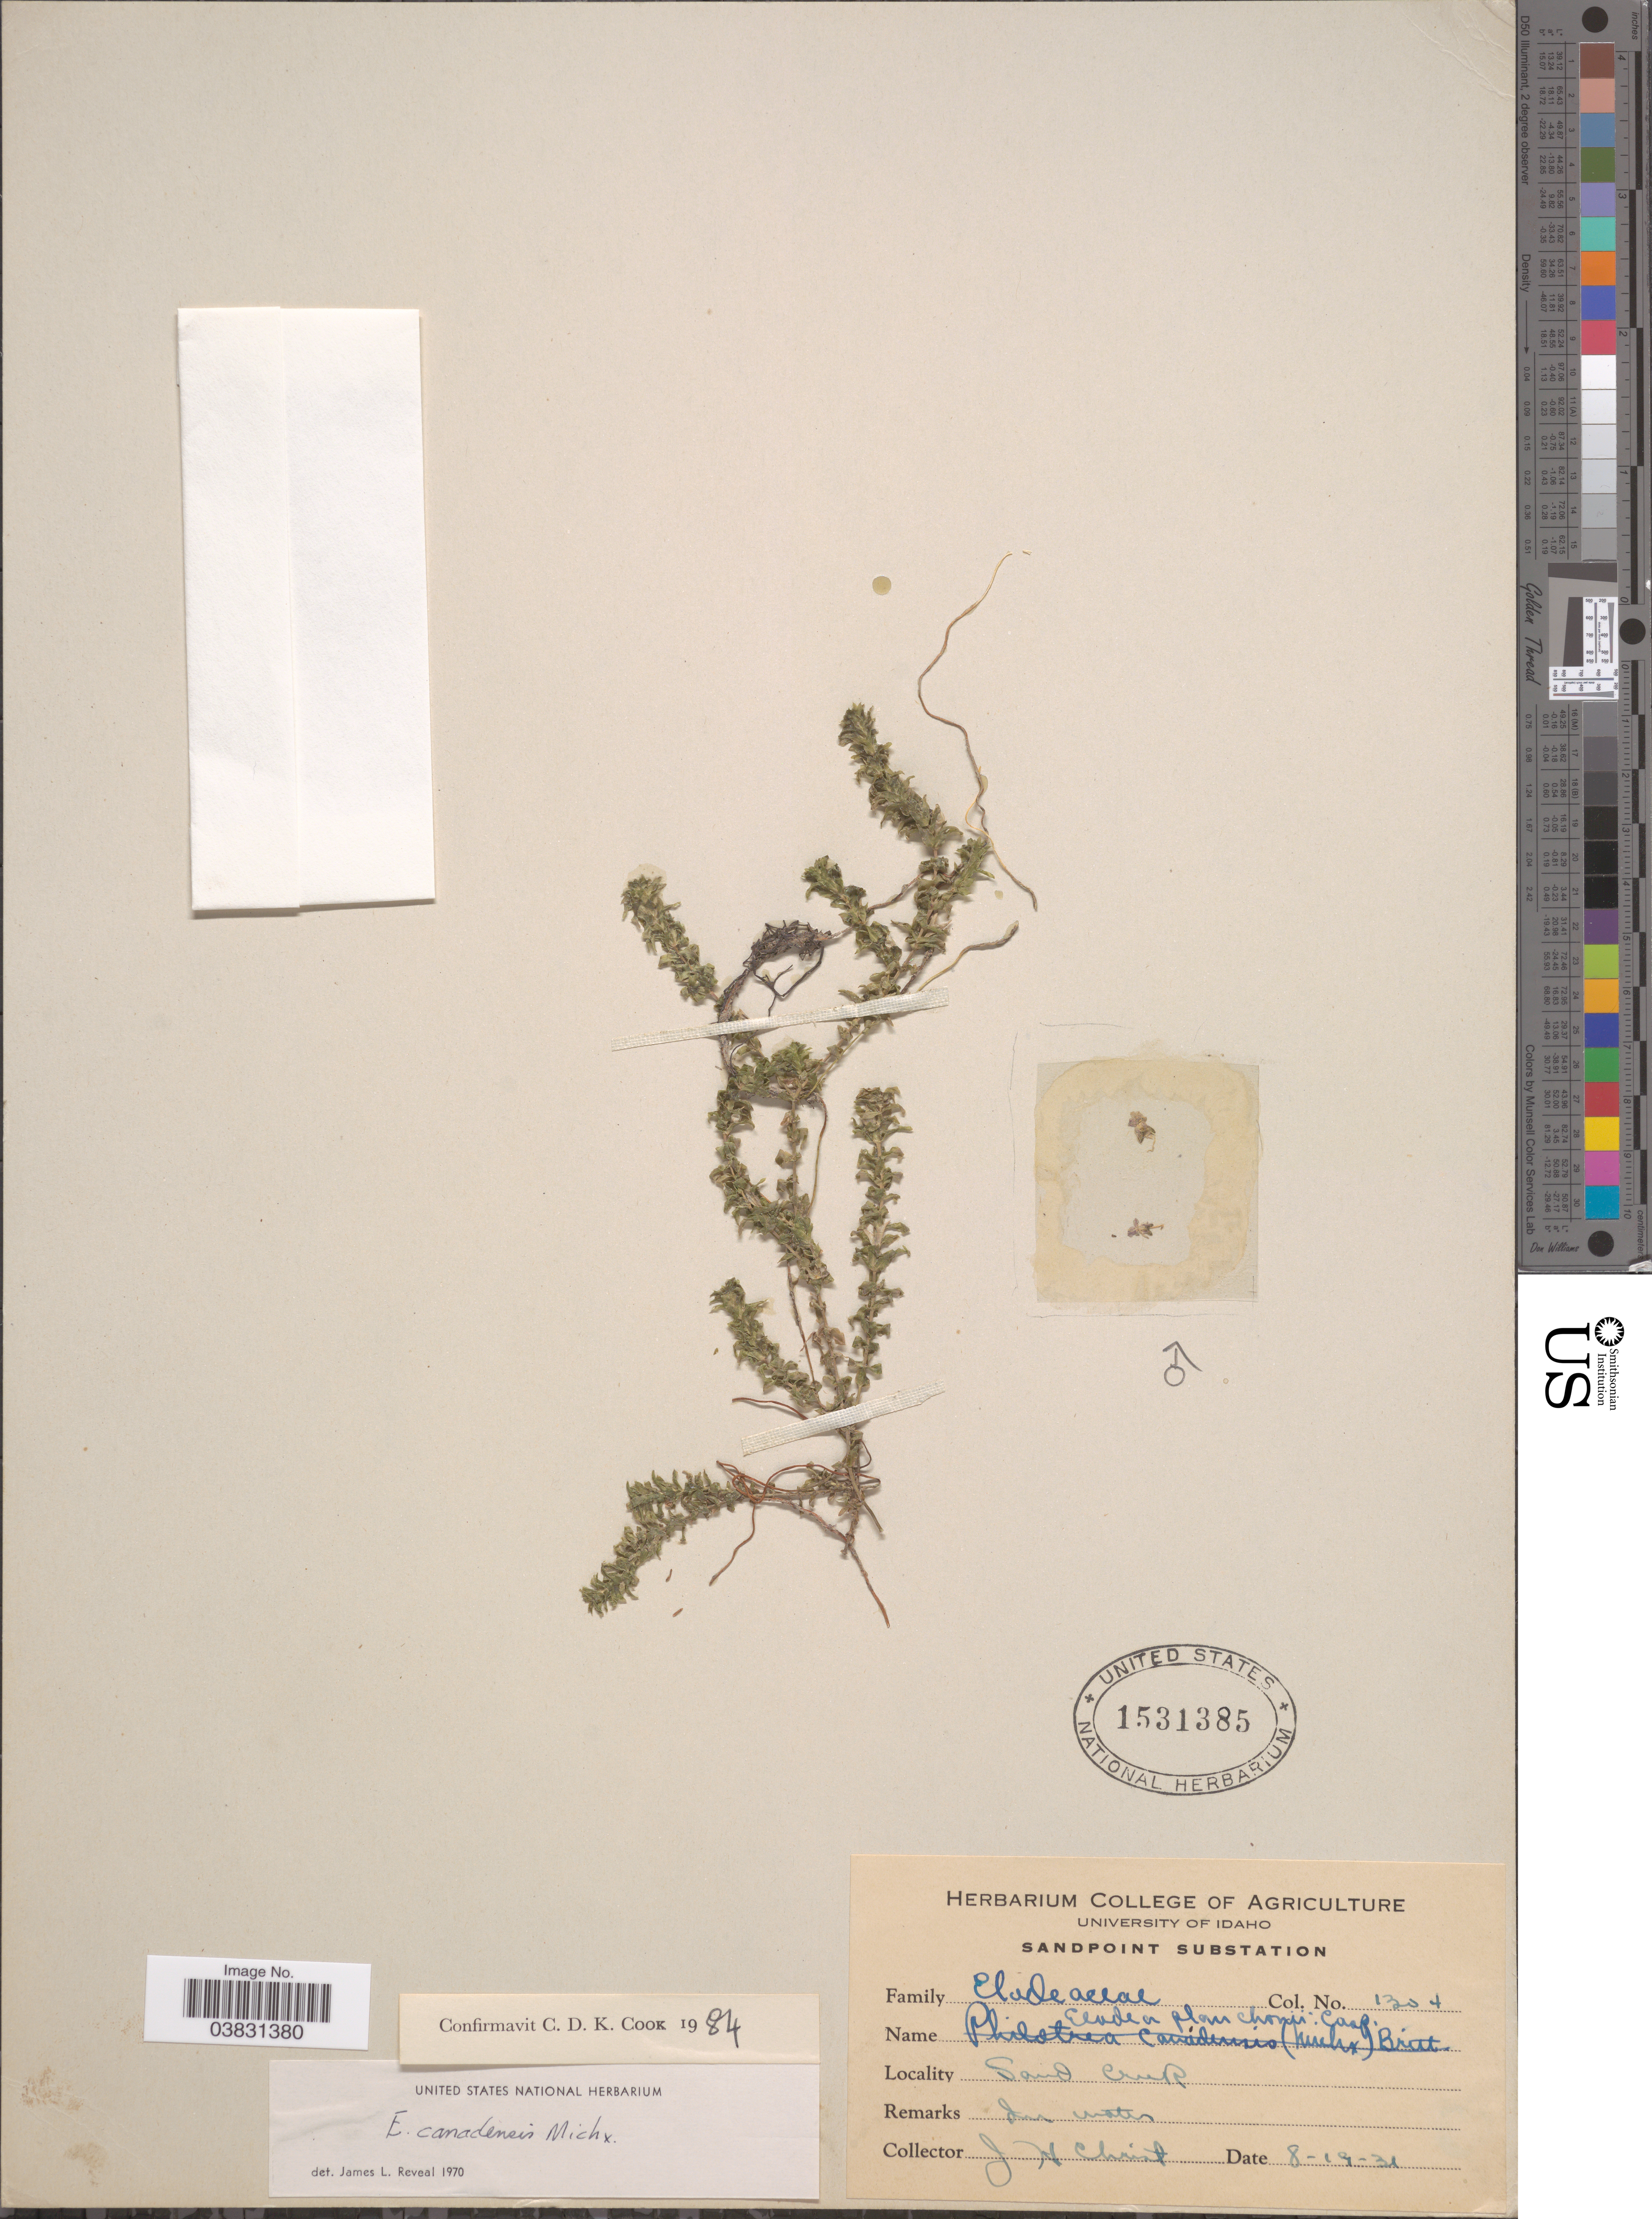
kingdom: Plantae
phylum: Tracheophyta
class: Liliopsida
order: Alismatales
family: Hydrocharitaceae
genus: Elodea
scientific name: Elodea canadensis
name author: Michx.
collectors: J. H. Christ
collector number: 1304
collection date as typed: Transcribed d/m/y: 19/8/31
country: United States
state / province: Idaho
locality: Sandpoint Substation. Sand Creek.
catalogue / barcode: US 1531385